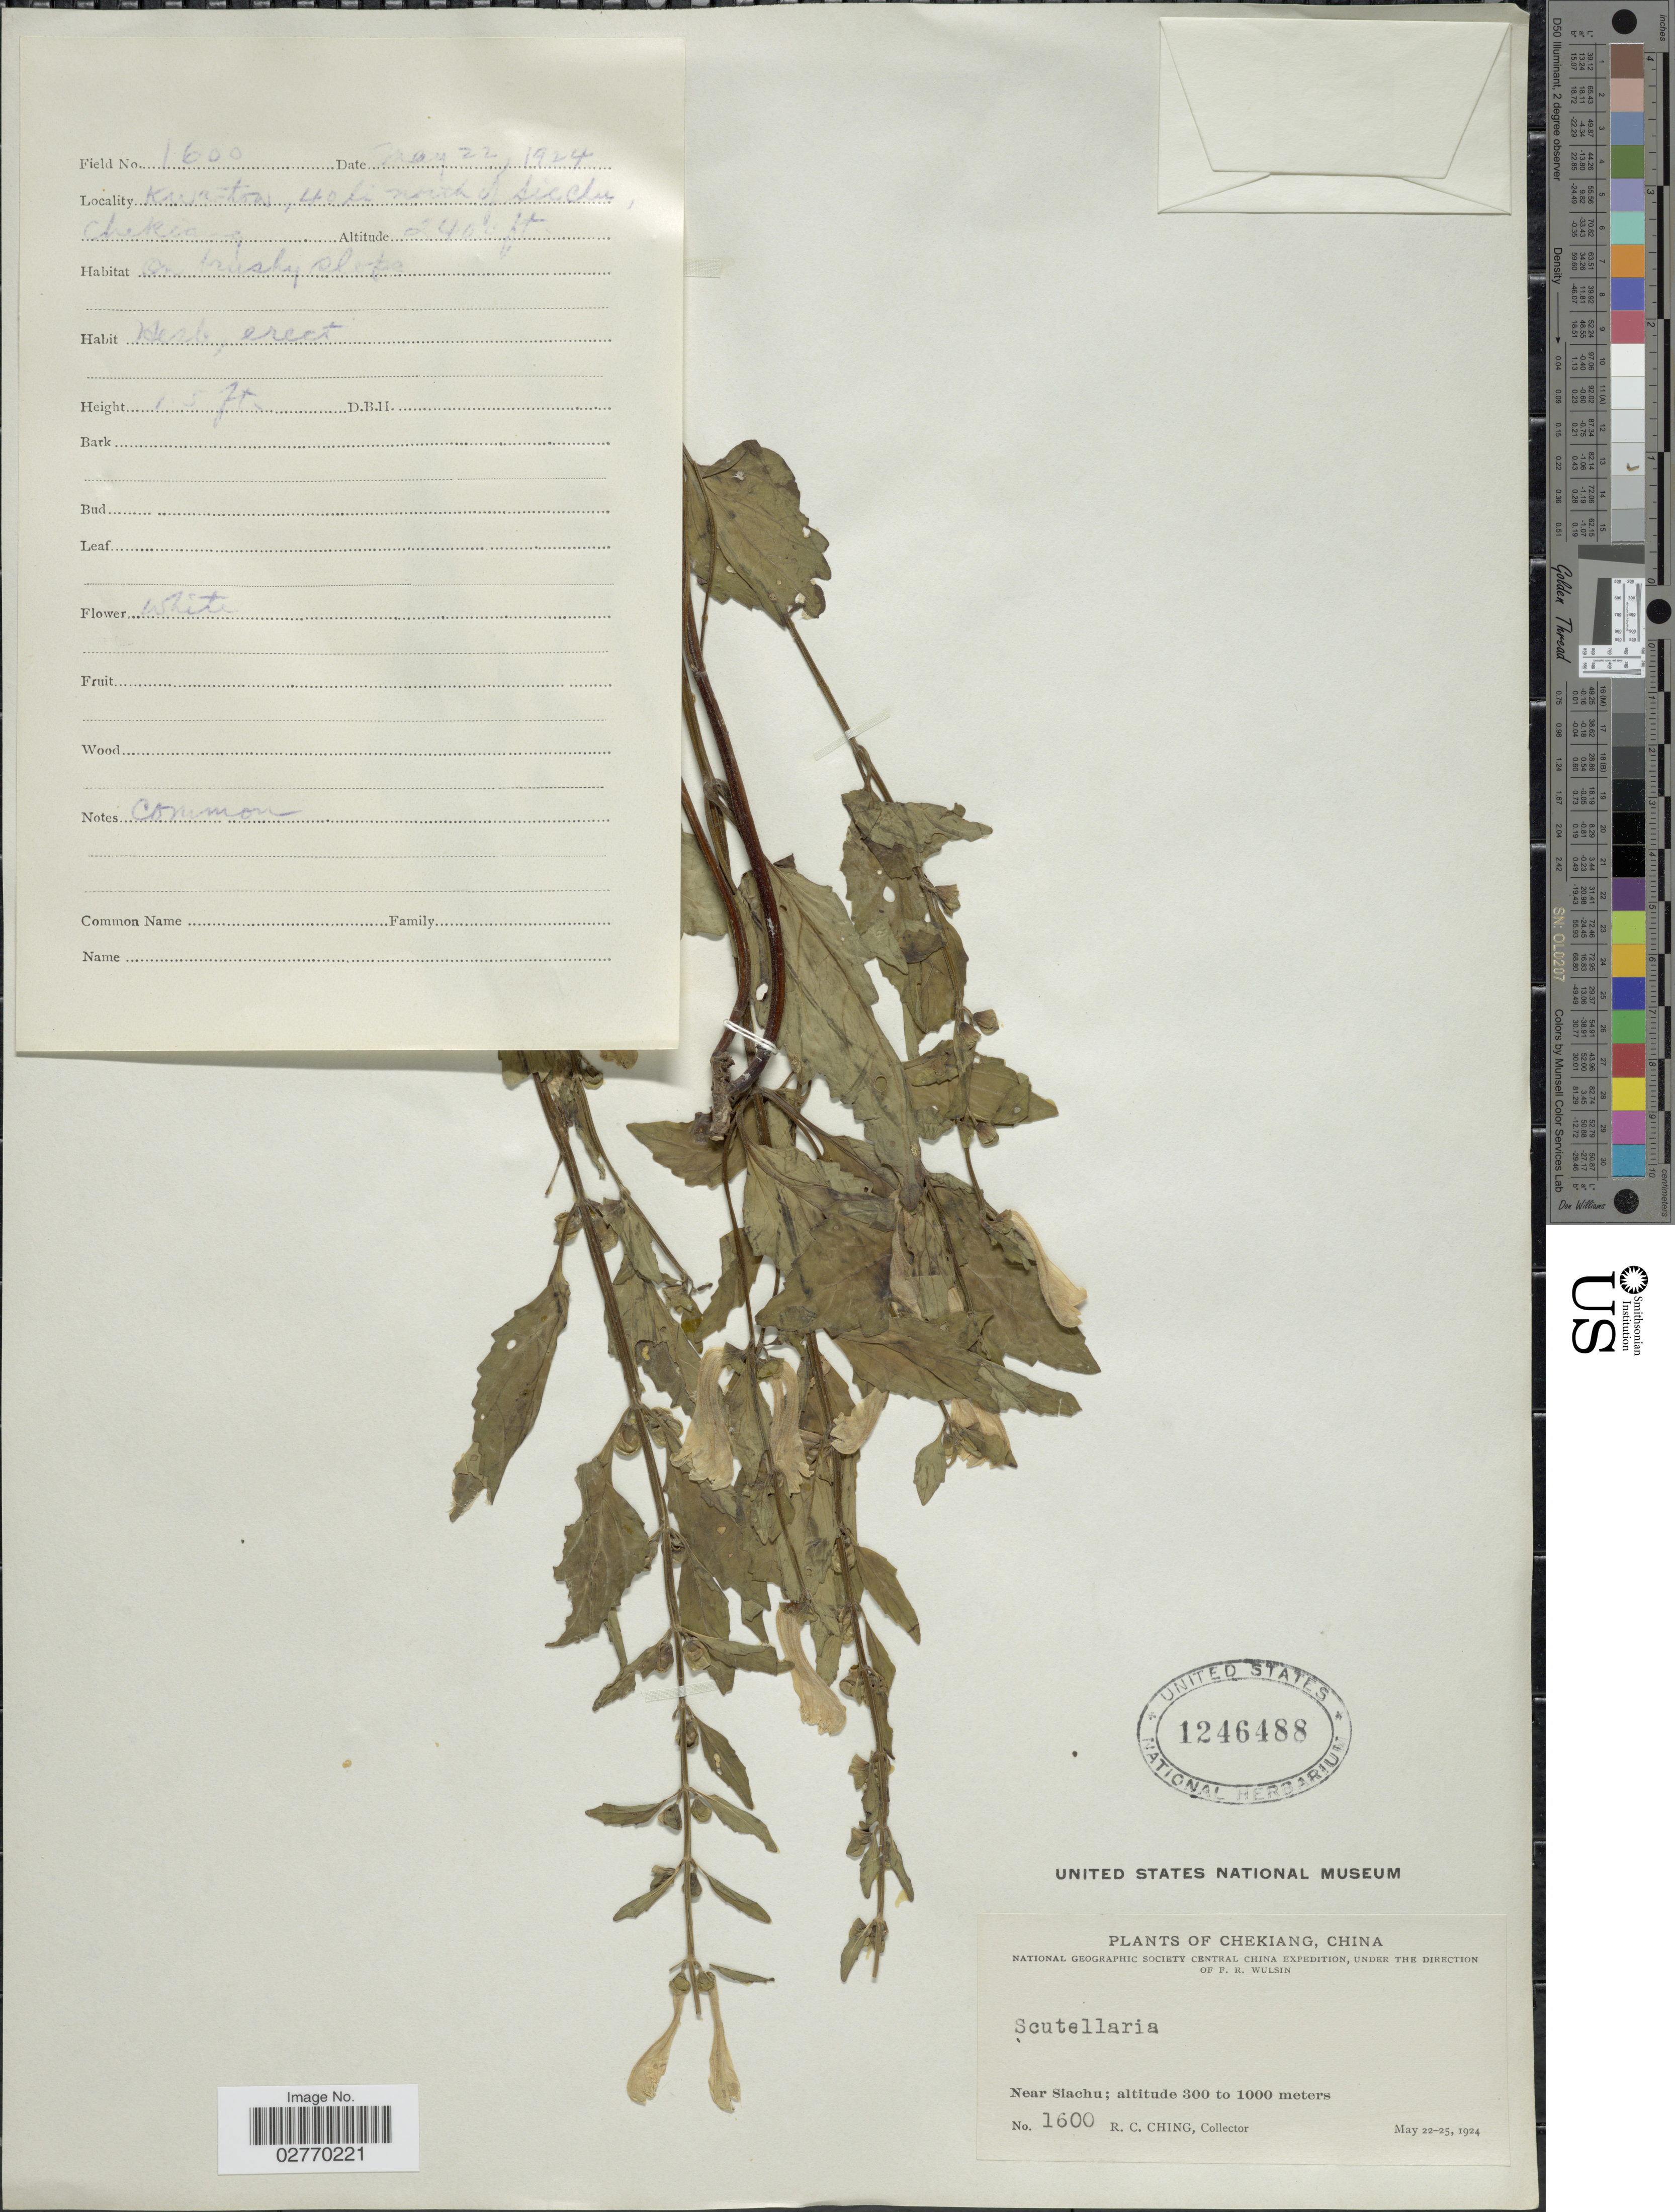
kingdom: Plantae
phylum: Tracheophyta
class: Magnoliopsida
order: Lamiales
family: Lamiaceae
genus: Scutellaria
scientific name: Scutellaria sp.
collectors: R. C. Ching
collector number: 1600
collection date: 1924-05-22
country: China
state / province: Zhejiang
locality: Kwa-toa, 40 ki north of Sicchu. Near Siachu, Chekiang.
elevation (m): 732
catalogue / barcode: US 1246488